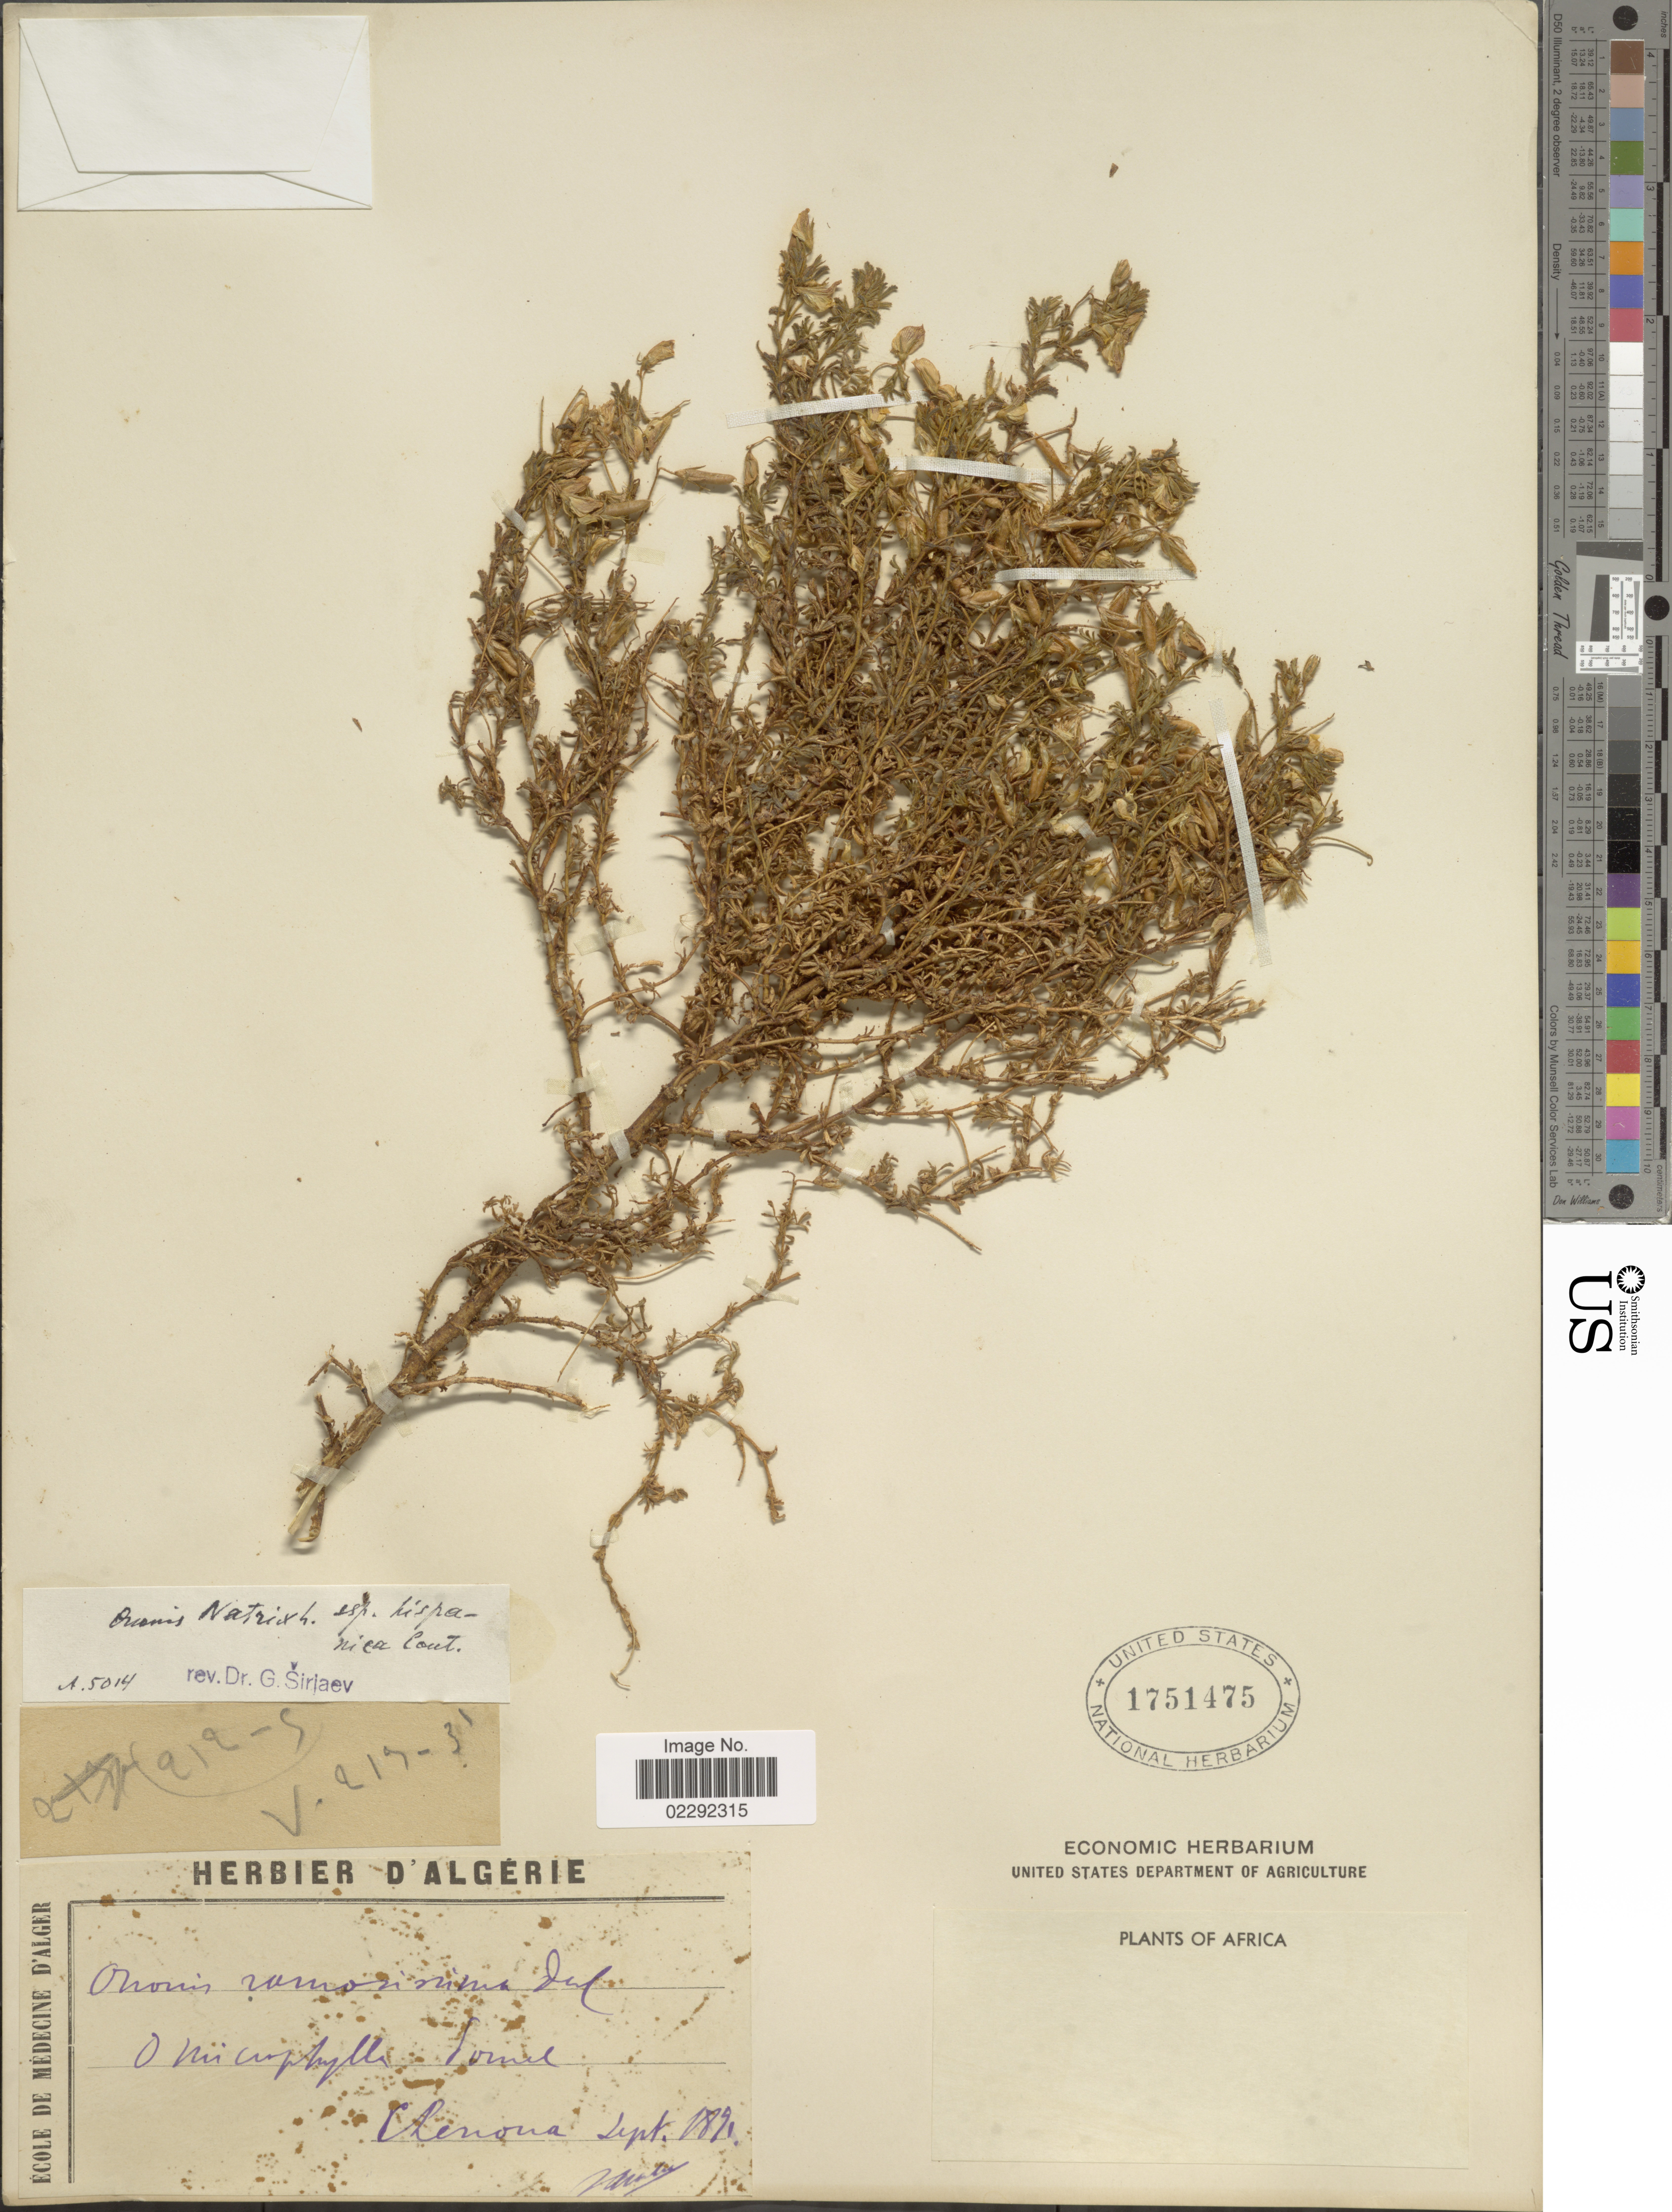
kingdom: Plantae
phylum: Tracheophyta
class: Magnoliopsida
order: Fabales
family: Fabaceae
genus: Ononis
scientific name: Ononis natrix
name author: L.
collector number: V219-31?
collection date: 1890-09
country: Algeria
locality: Chenona. Africa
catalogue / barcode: US 1751475